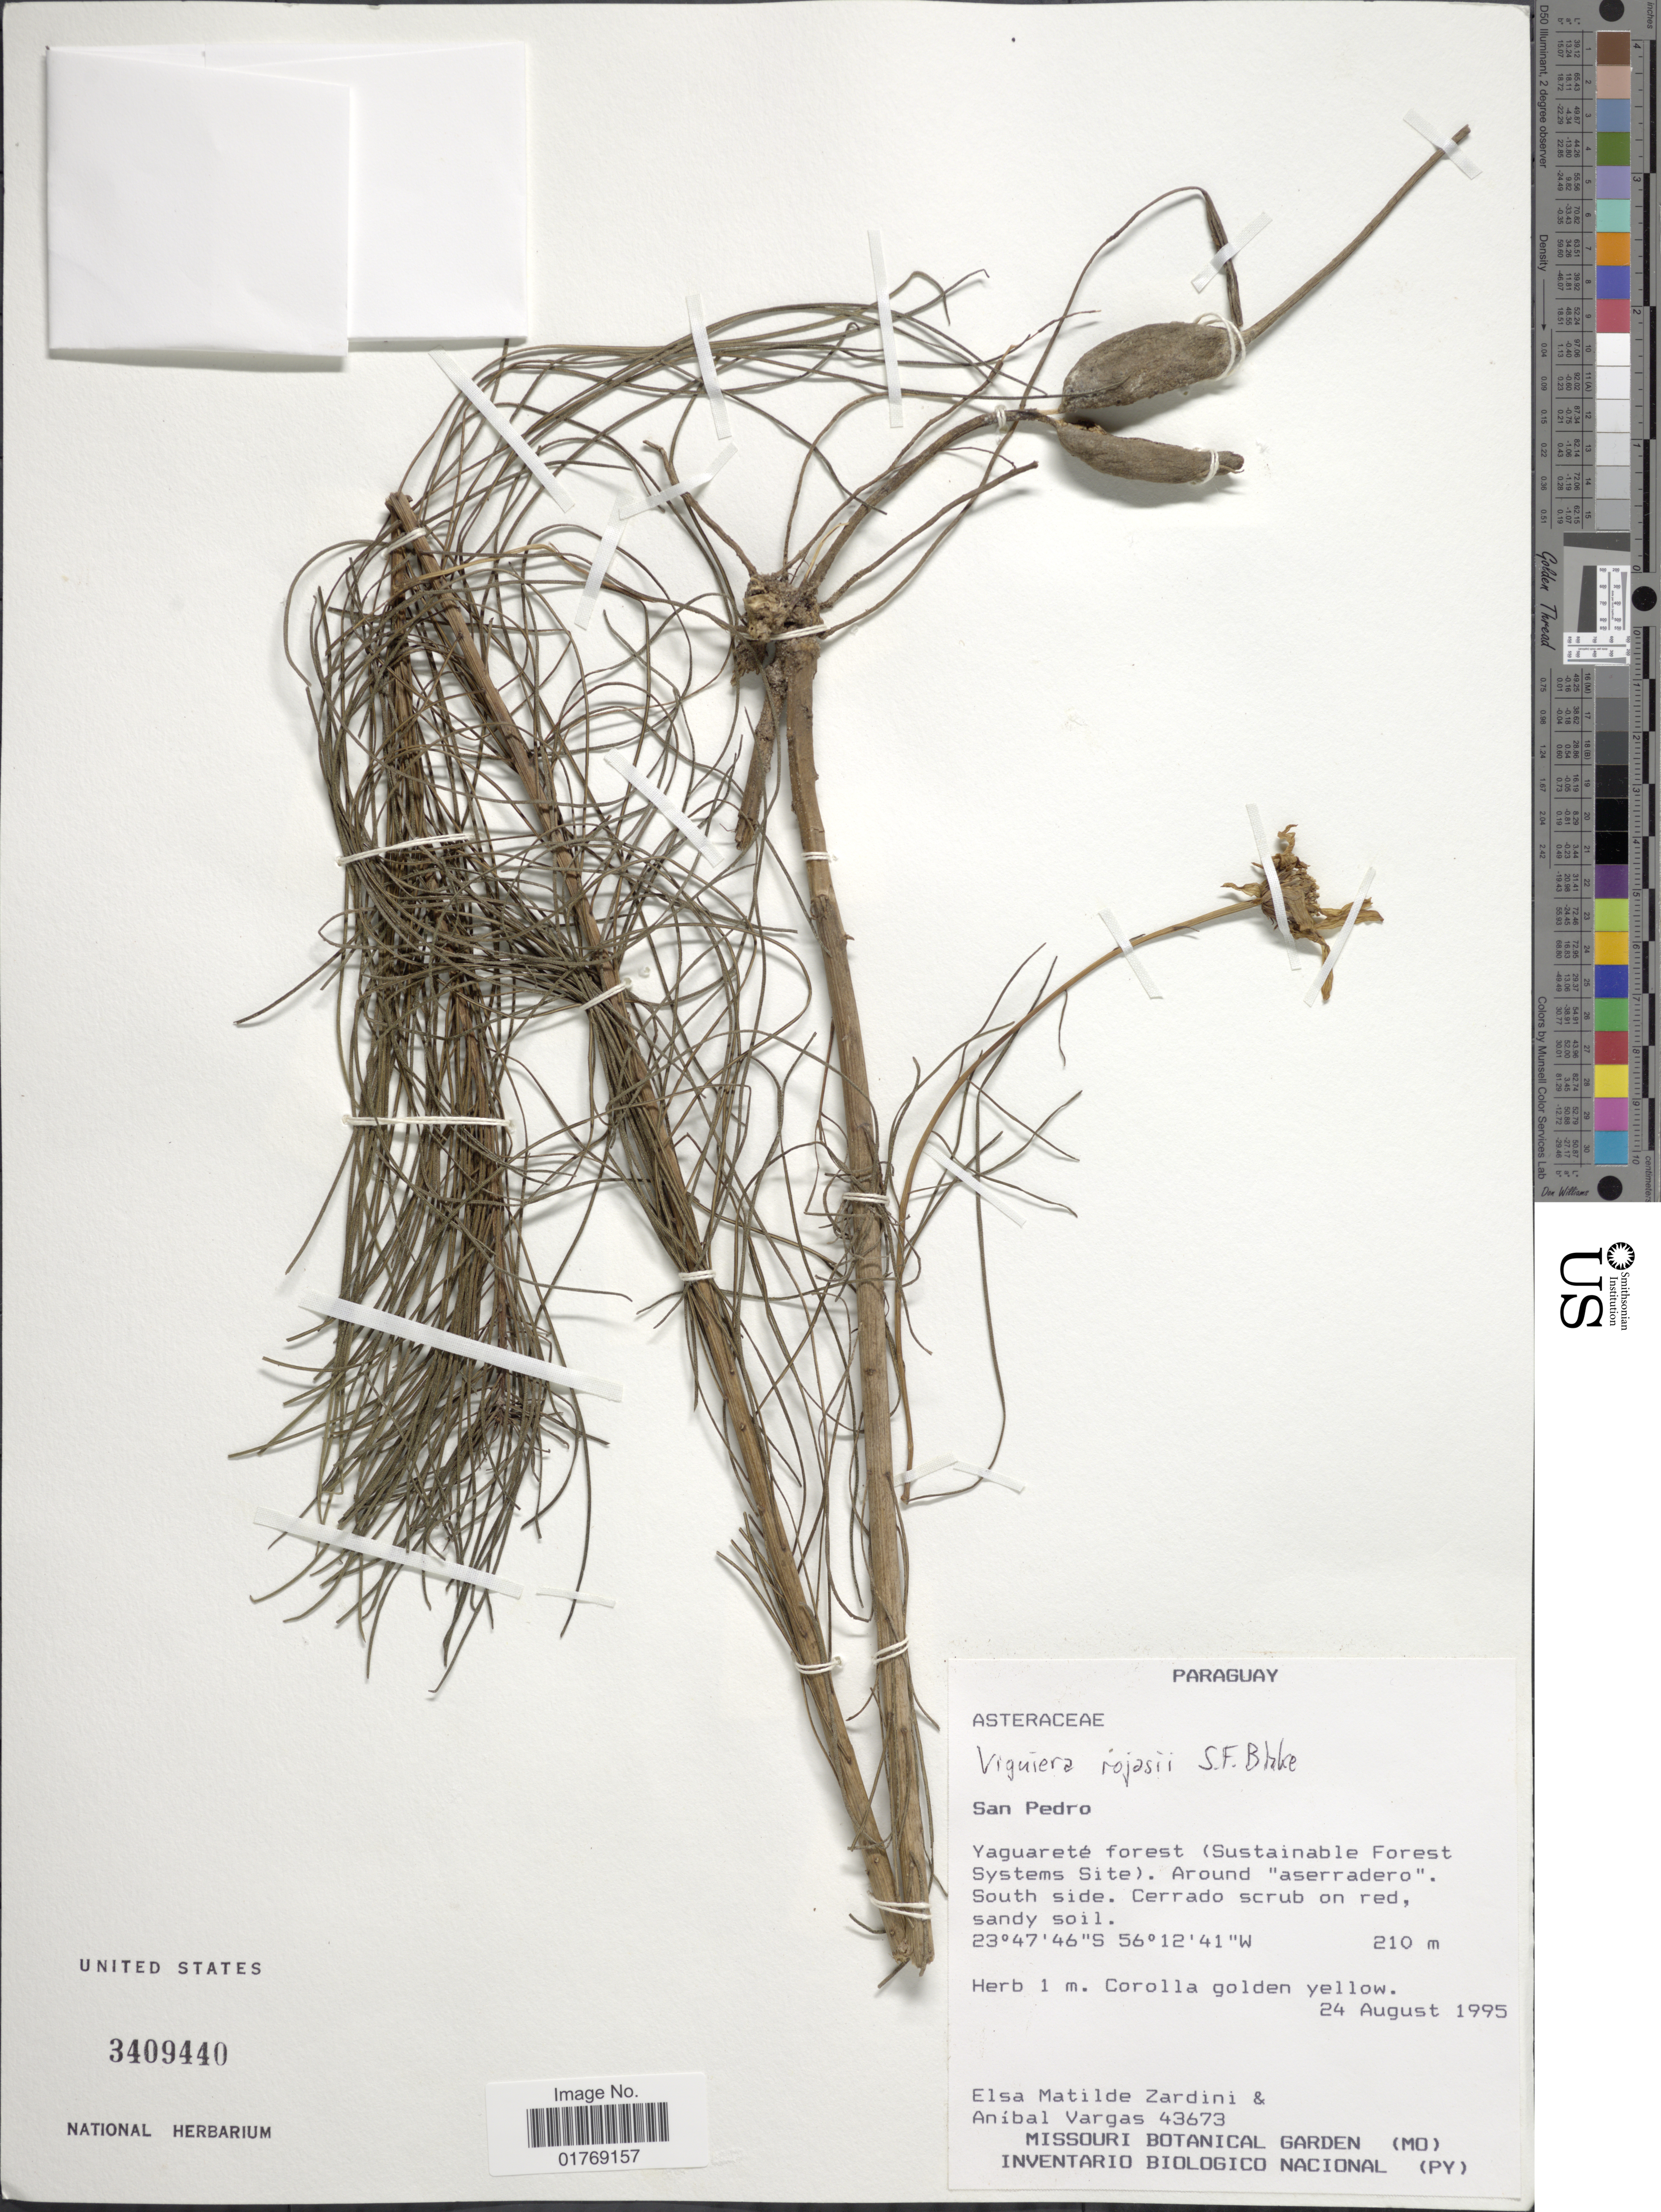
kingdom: Plantae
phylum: Tracheophyta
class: Magnoliopsida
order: Asterales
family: Asteraceae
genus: Viguiera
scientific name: Viguiera rojasii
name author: Blake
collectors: E. M. Zardini & A. Vargas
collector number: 43673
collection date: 1995-08-24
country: Paraguay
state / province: San Pedro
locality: San Pedro. Yaguareté forest (Sustainable Forest Systems Site). Around "aserradero". South side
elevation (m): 210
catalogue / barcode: US 3409440